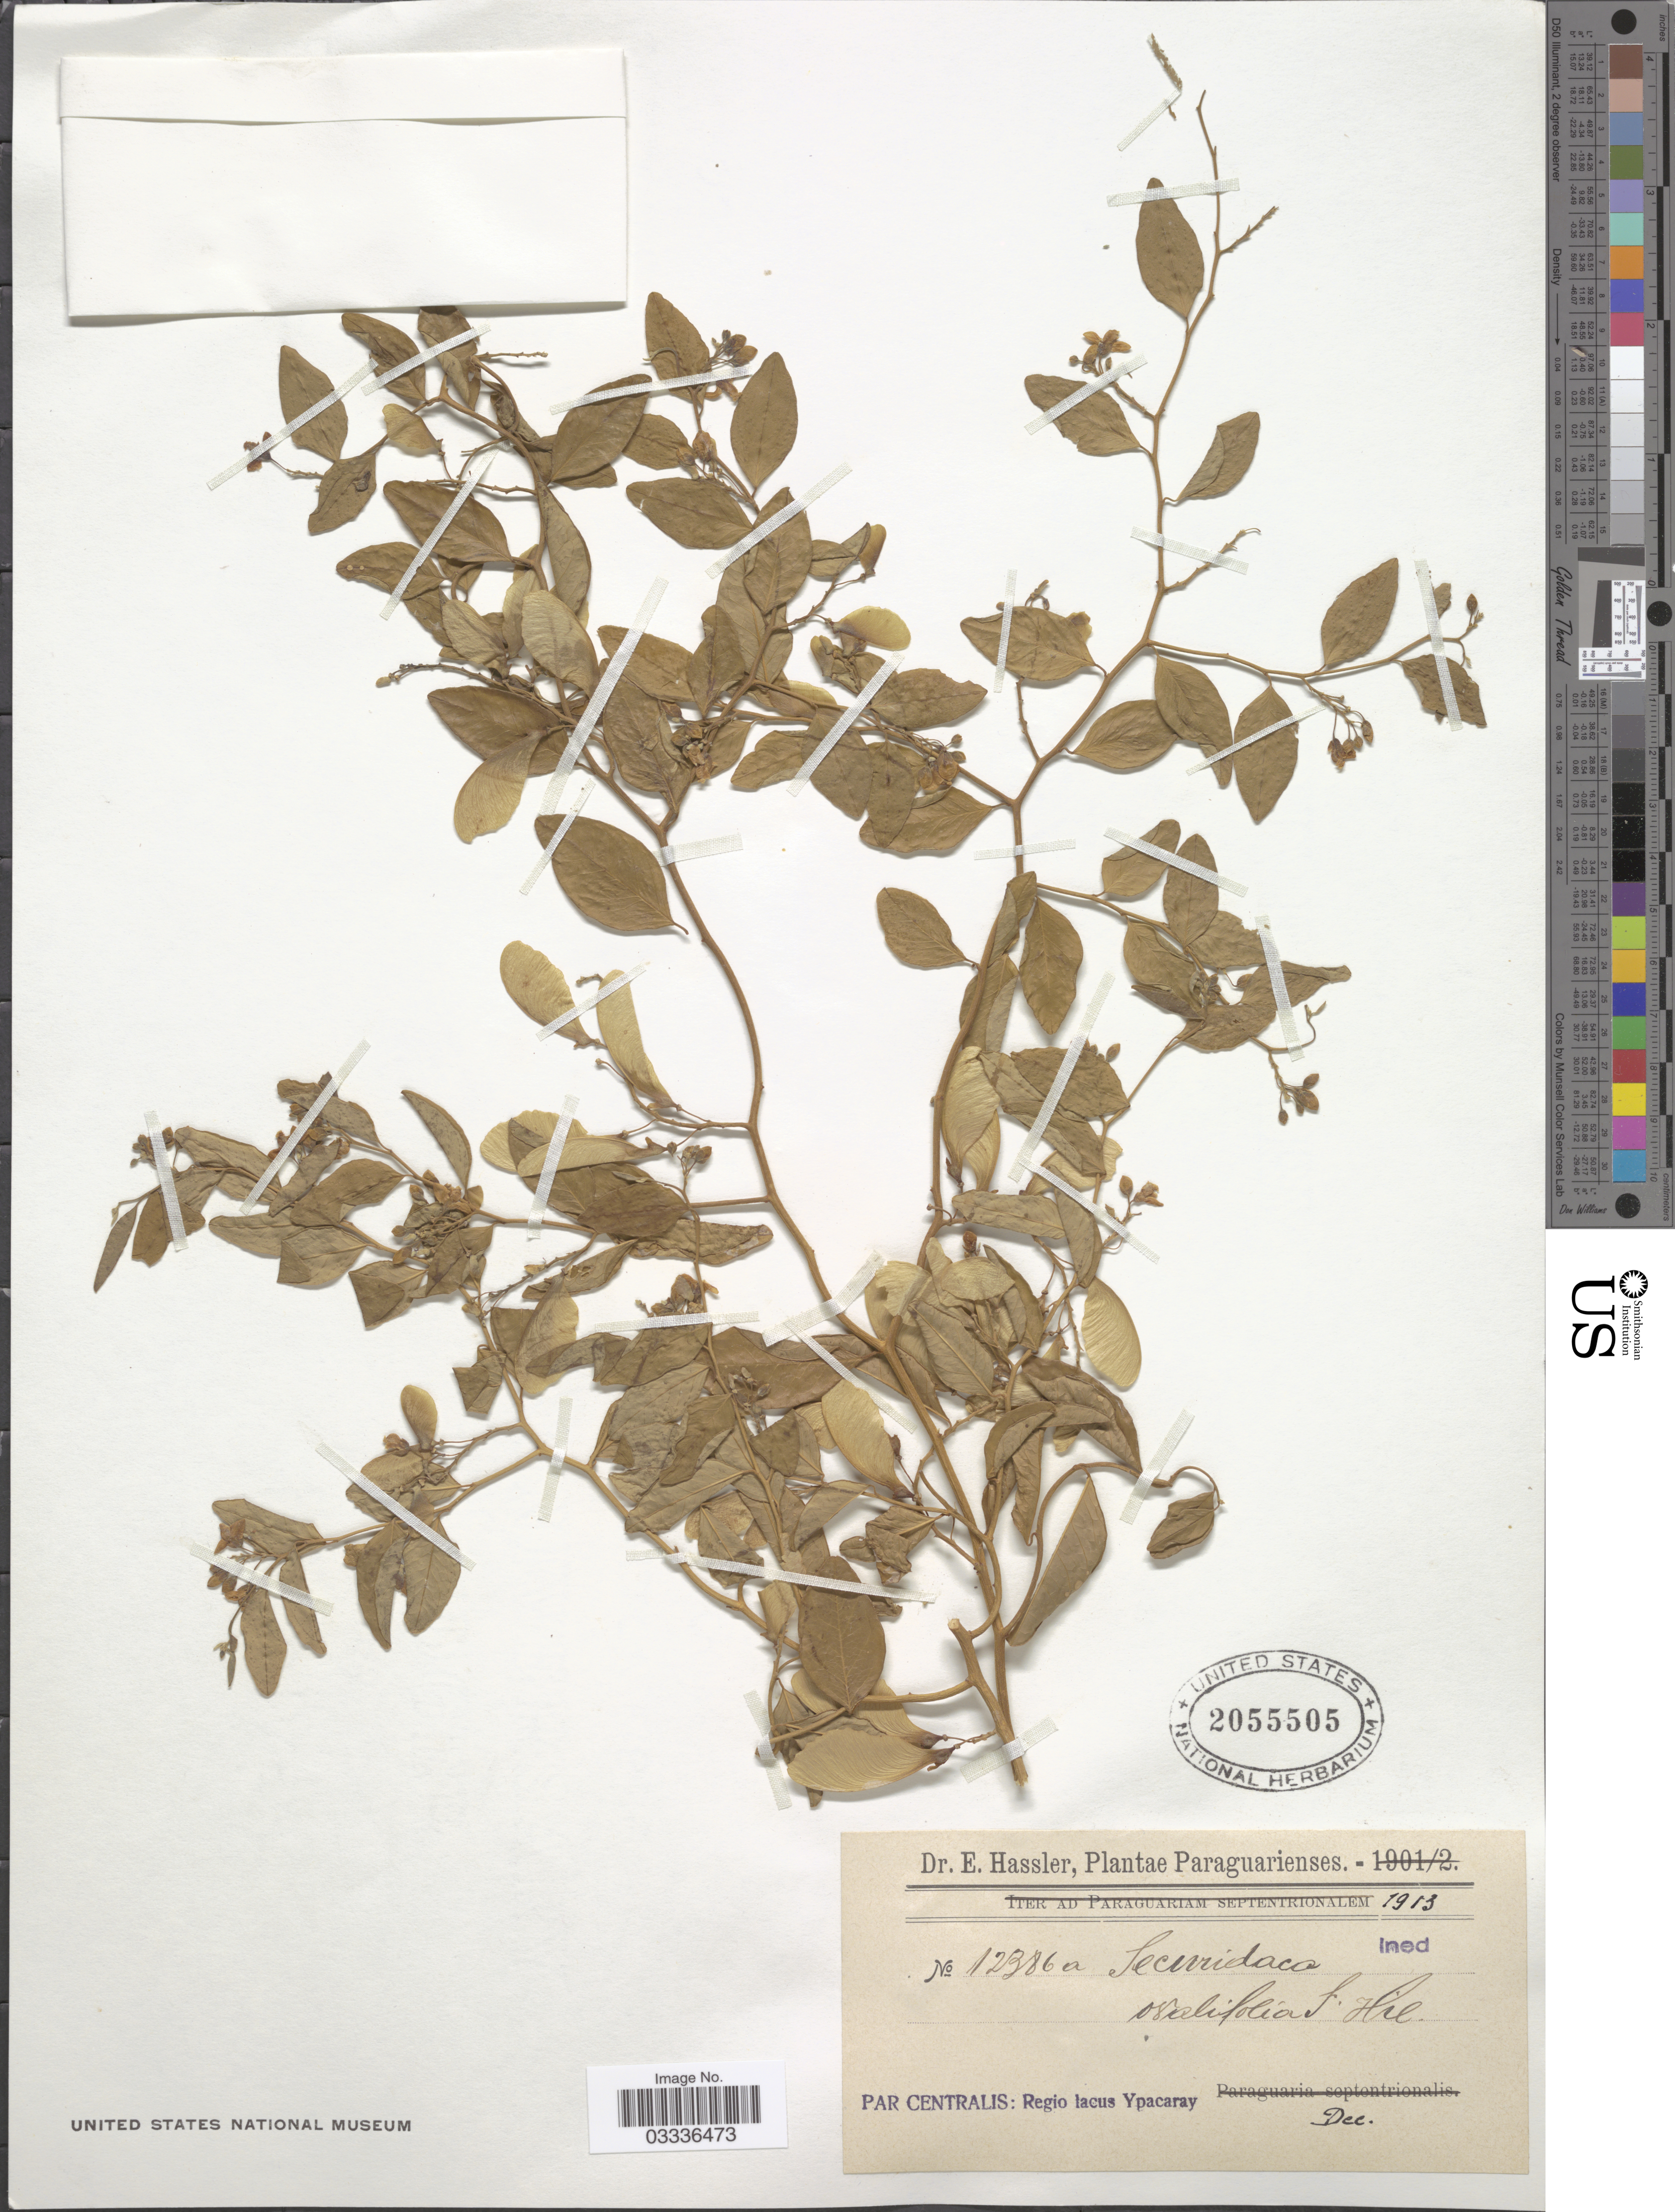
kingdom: Plantae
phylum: Tracheophyta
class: Magnoliopsida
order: Fabales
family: Polygalaceae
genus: Securidaca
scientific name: Securidaca ovalifolia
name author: A. St.-Hil.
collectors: E. Hassler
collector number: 12386a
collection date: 1913-12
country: Paraguay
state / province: Paraguari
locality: Paraguarienses. Par Centralis: Regio lacus Ypacaray.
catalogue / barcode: US 2055505